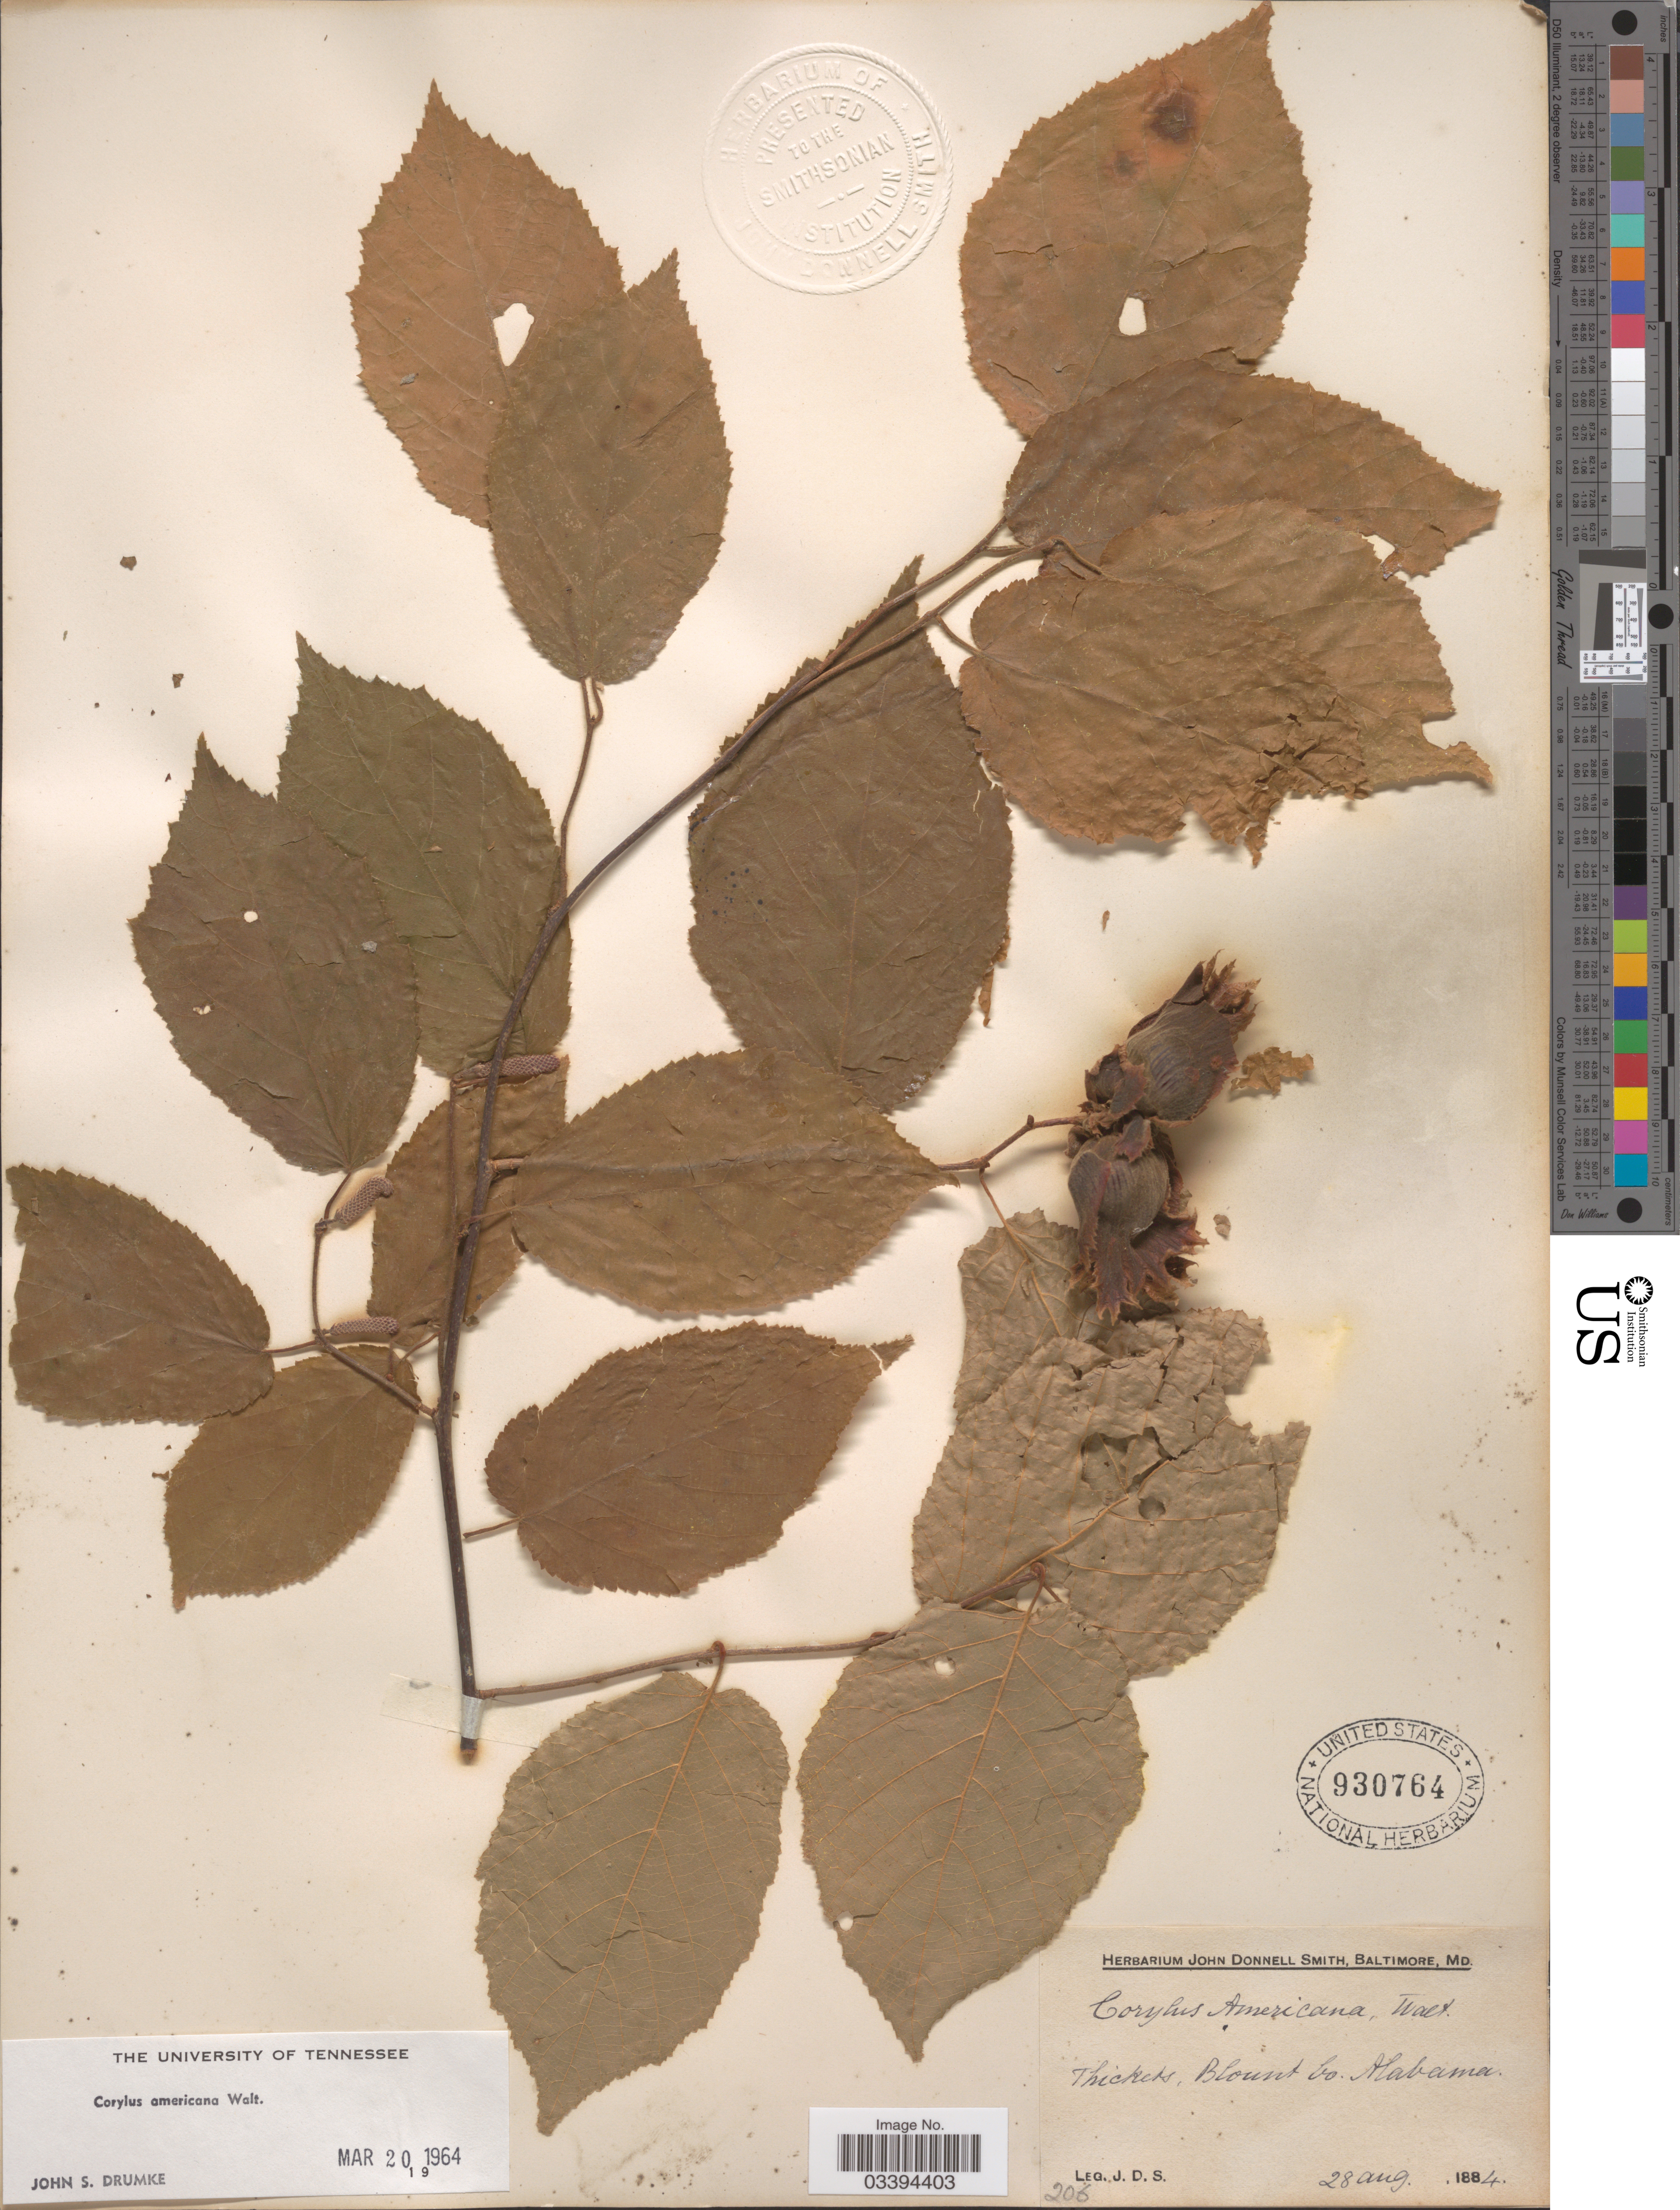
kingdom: Plantae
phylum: Tracheophyta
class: Magnoliopsida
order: Fagales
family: Betulaceae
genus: Corylus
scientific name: Corylus americana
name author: Walter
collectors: J. Donnell Smith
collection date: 1884-08-28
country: United States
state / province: Alabama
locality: Blount Co.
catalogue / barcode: US 930764